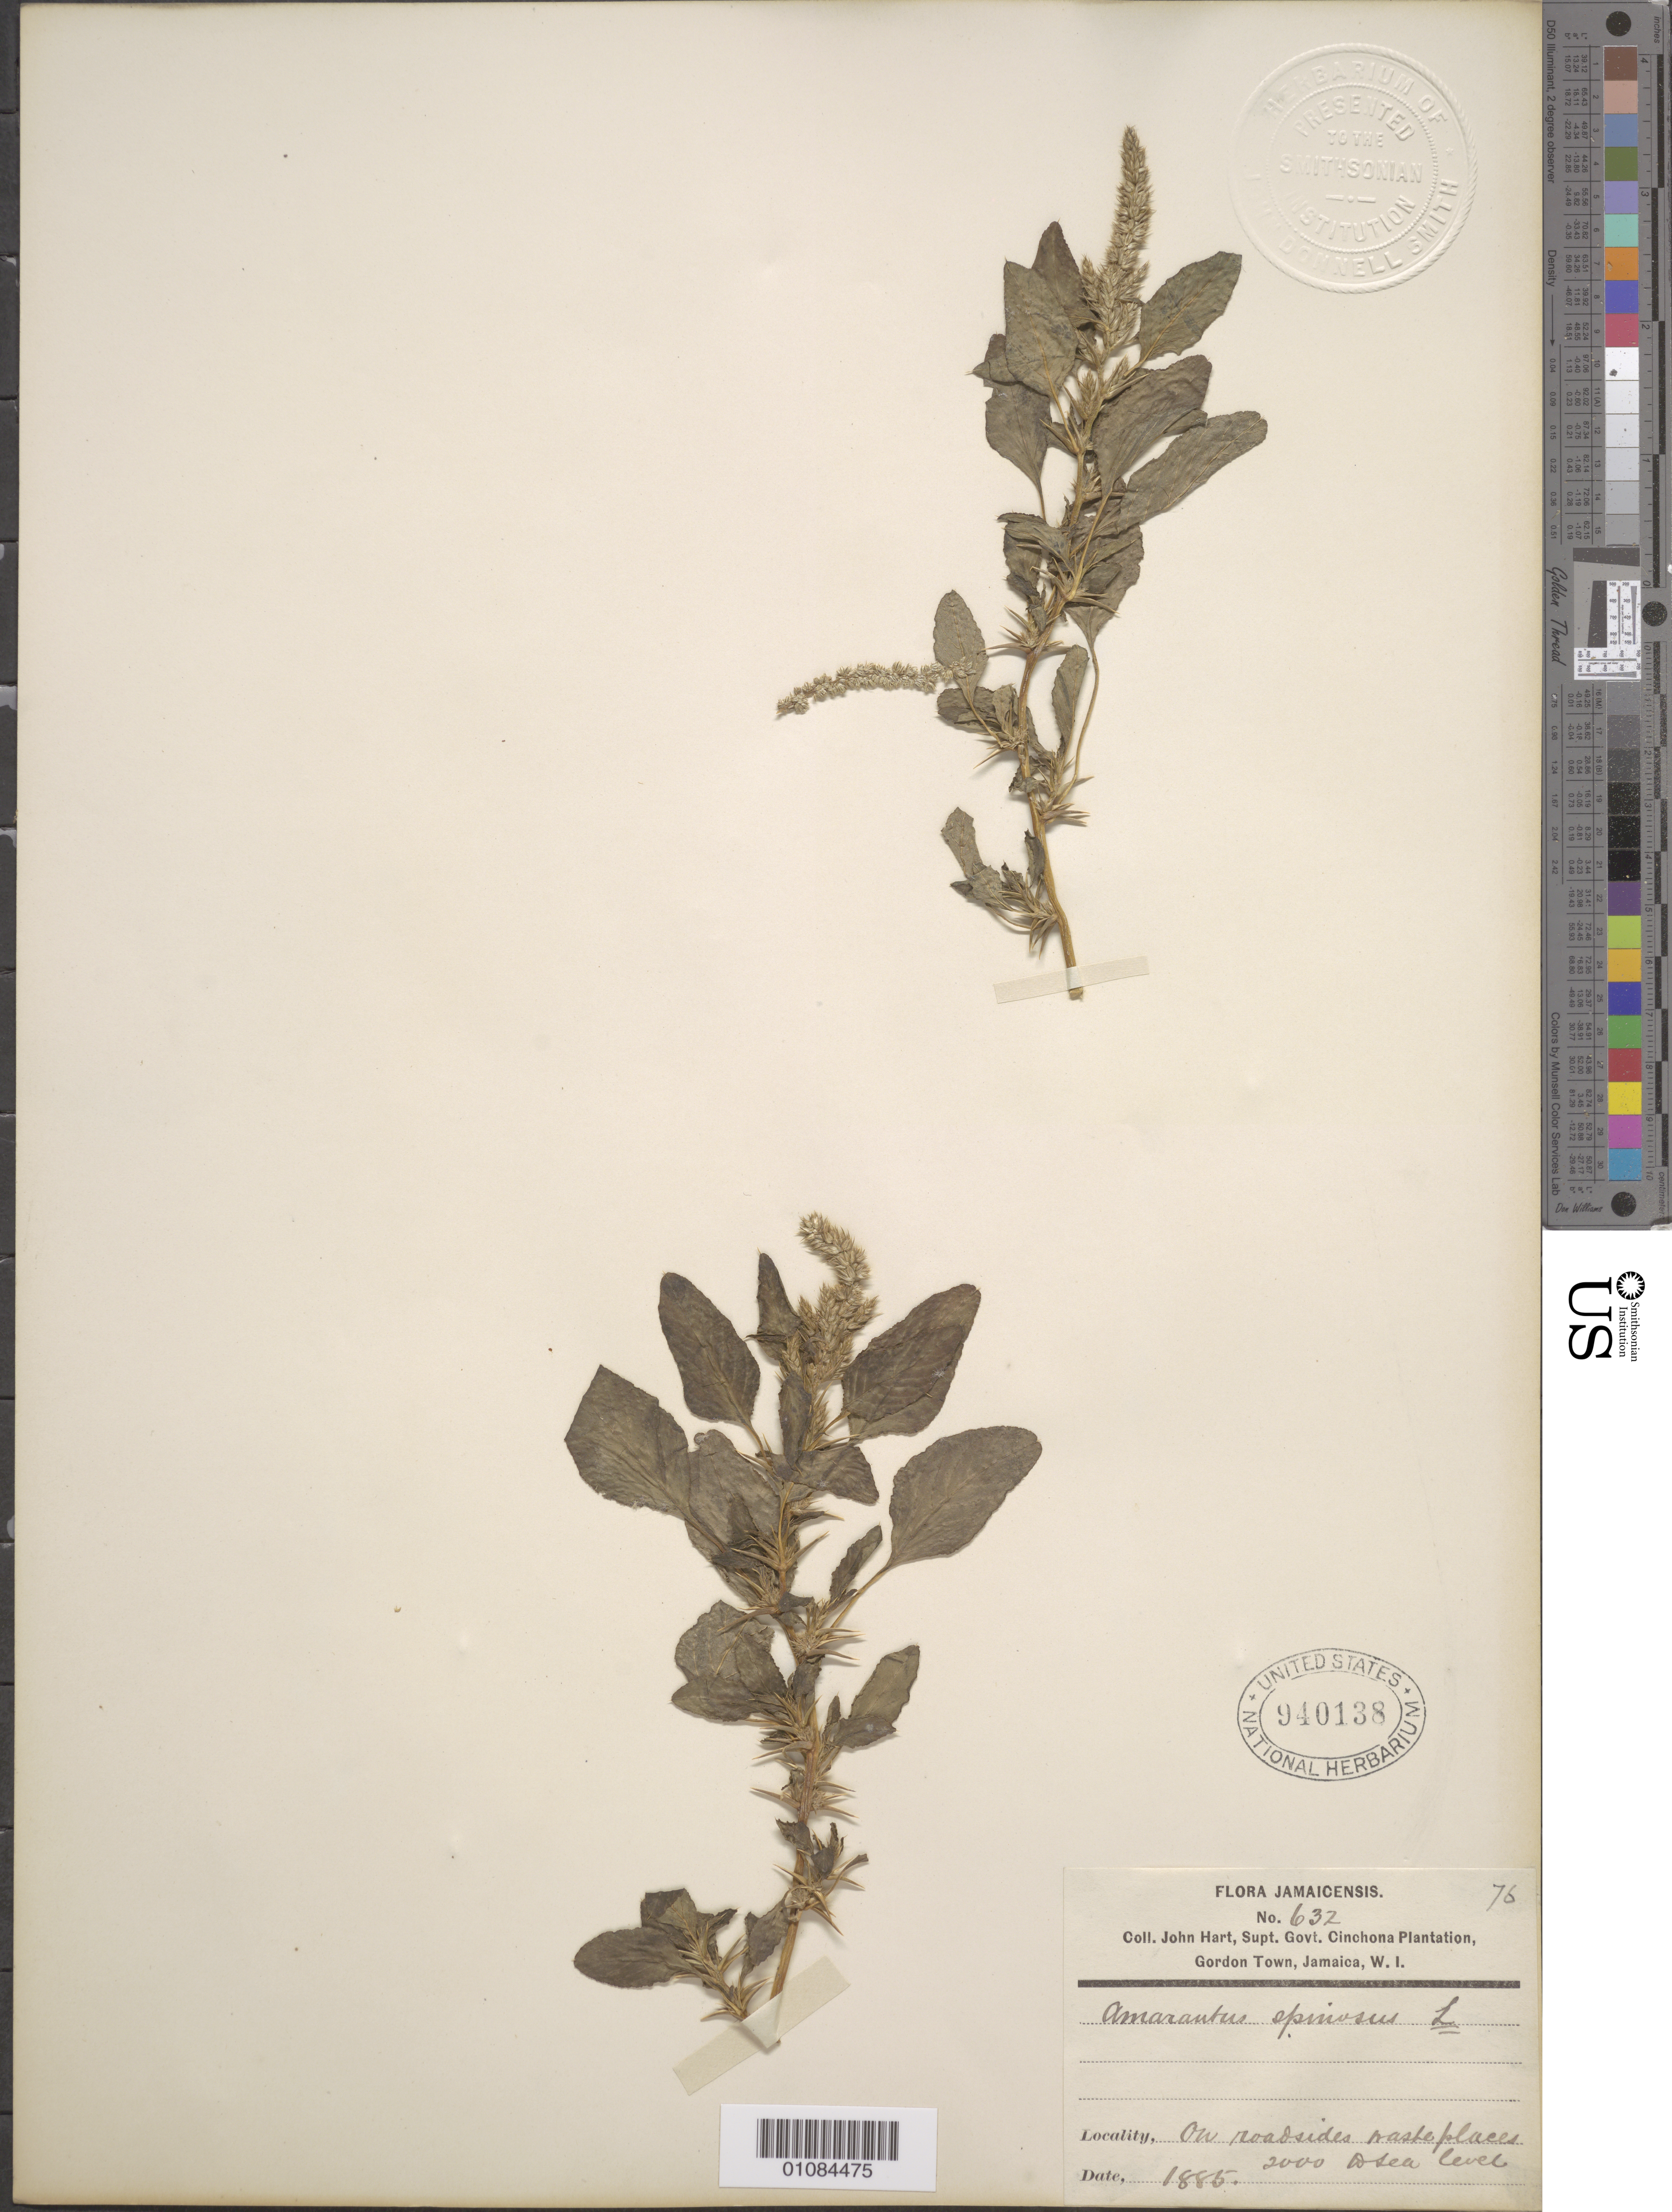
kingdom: Plantae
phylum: Tracheophyta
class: Magnoliopsida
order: Caryophyllales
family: Amaranthaceae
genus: Amaranthus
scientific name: Amaranthus spinosus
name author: L.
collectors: J. Hart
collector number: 632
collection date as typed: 1885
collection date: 1885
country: Jamaica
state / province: Saint Andrew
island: Jamaica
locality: Gordon Town, Cinchona Plantation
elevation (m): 610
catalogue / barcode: US 940138